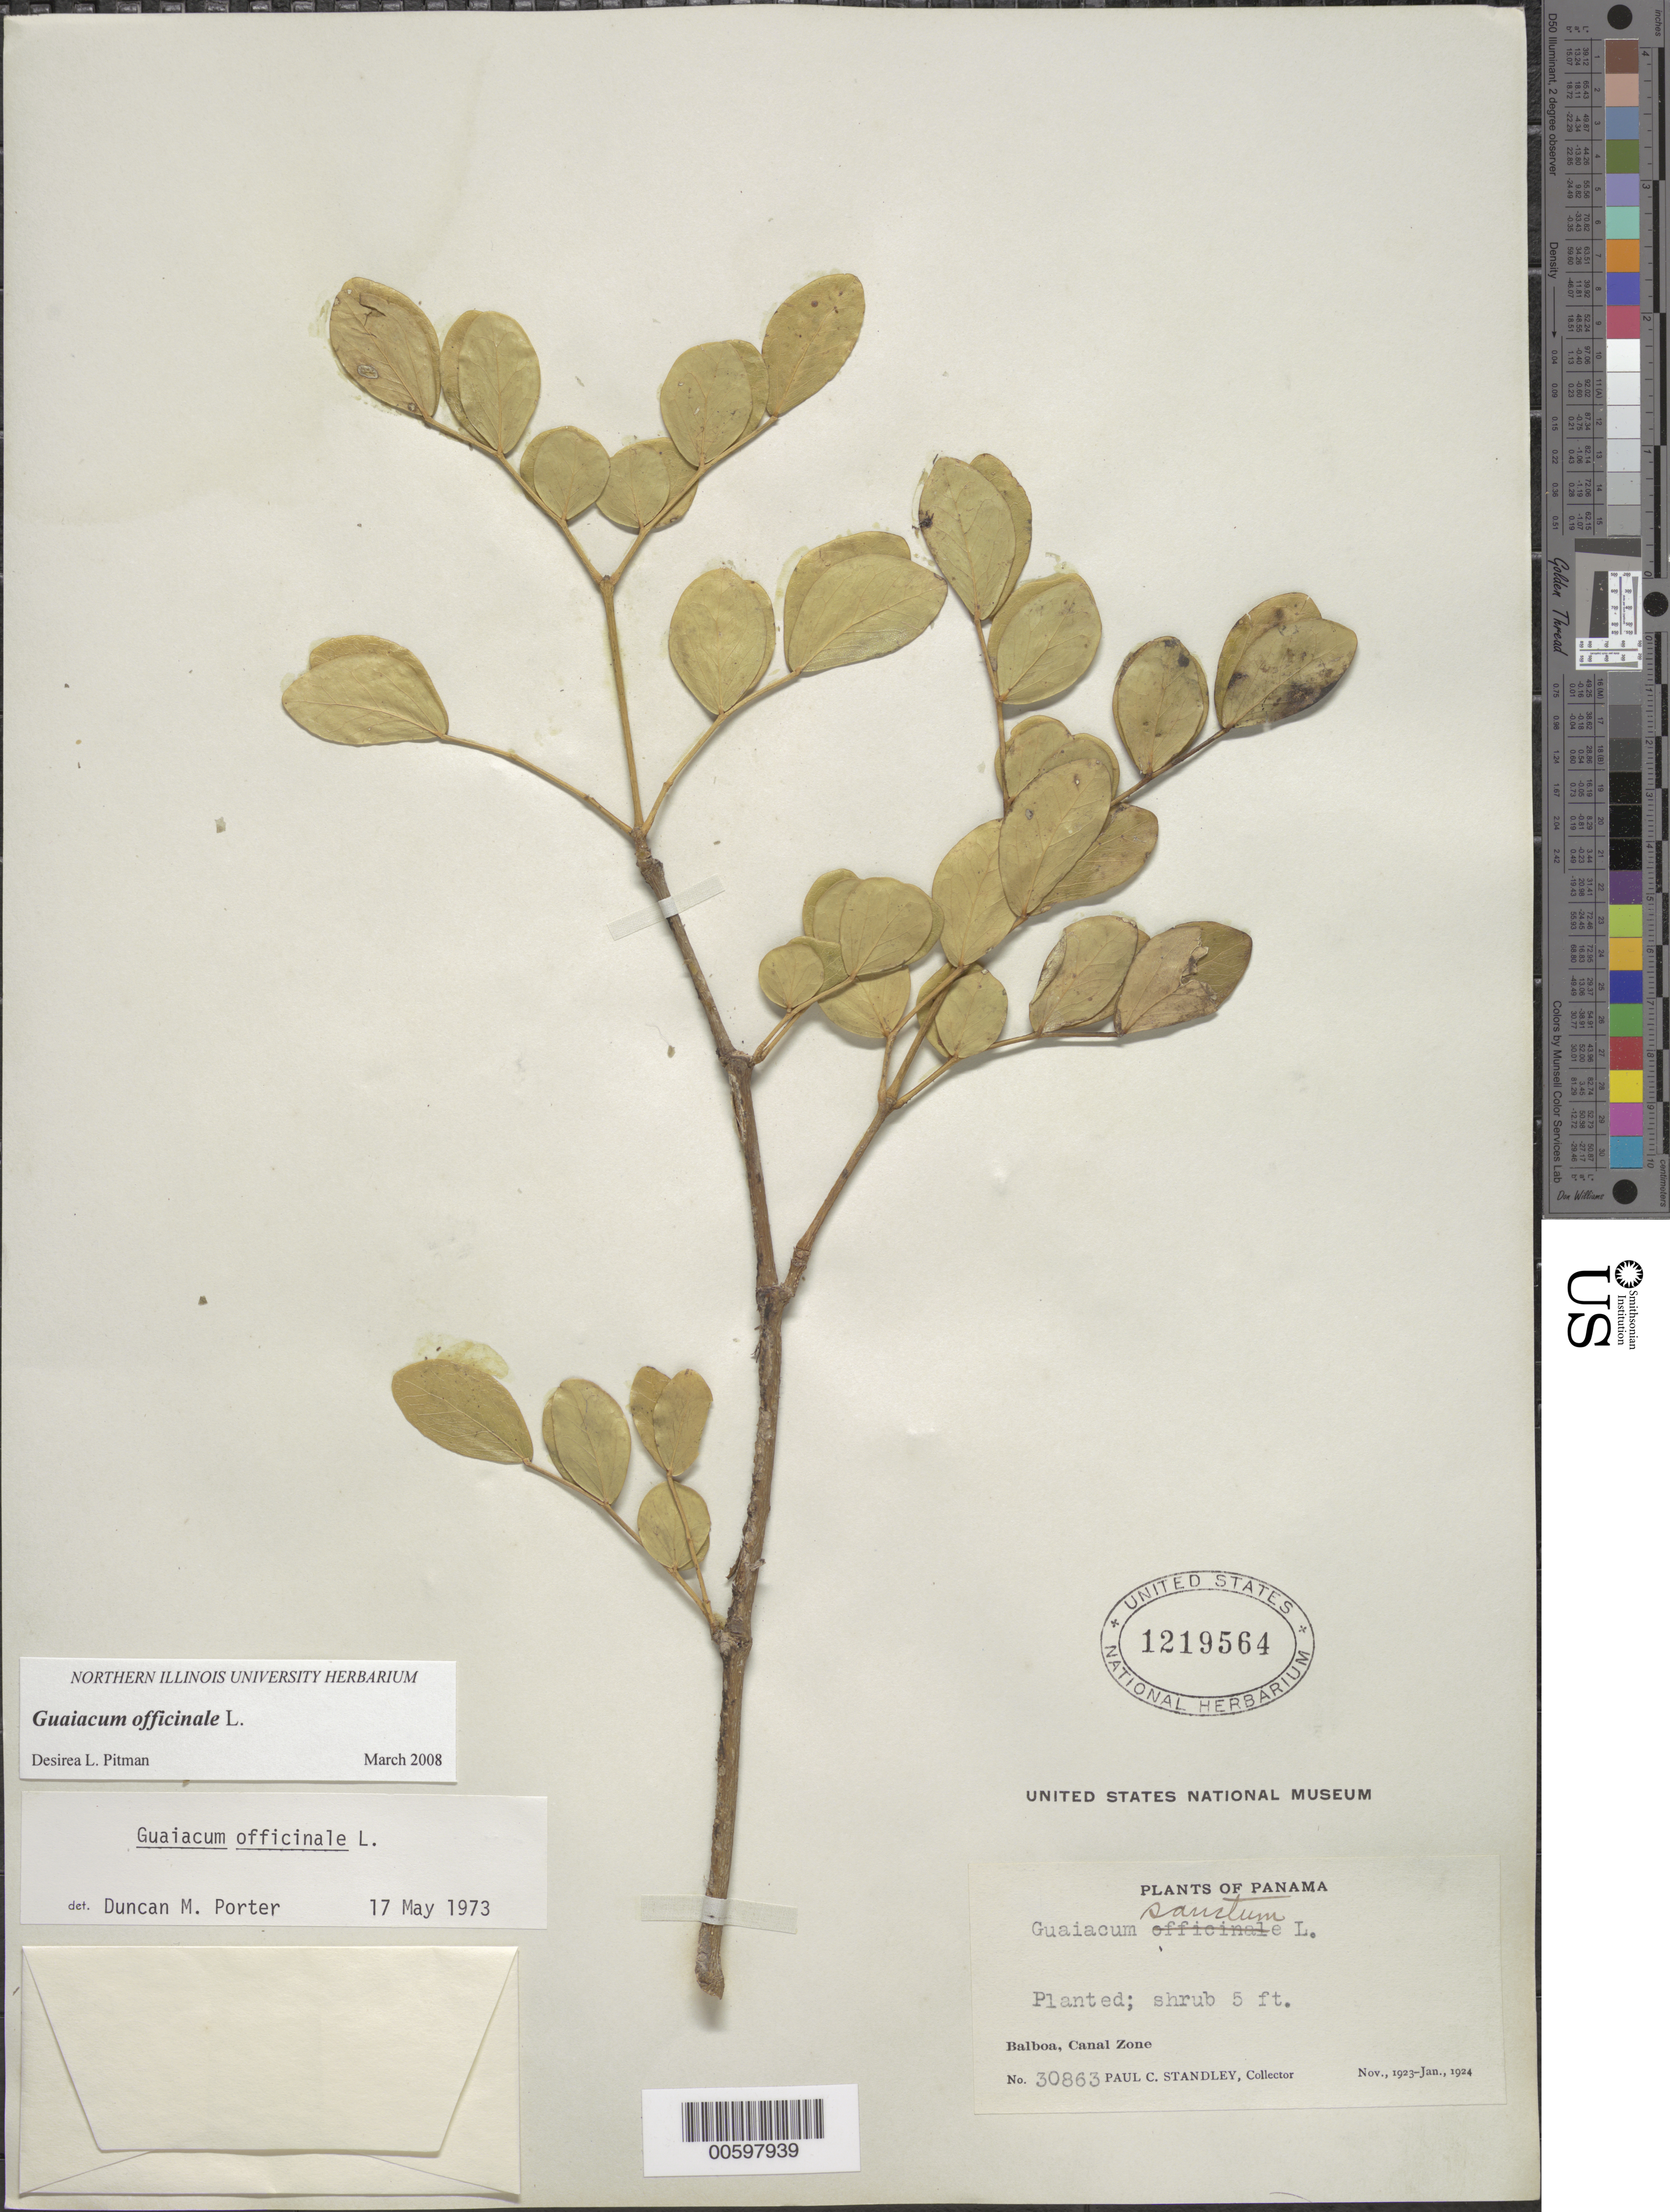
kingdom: Plantae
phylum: Tracheophyta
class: Magnoliopsida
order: Zygophyllales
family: Zygophyllaceae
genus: Guaiacum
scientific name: Guaiacum officinale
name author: L.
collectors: P. C. Standley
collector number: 30863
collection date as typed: Nov 1923 to -- Jan 1924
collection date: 1923-11/1924-01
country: Panama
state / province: Colón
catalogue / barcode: US 1219564